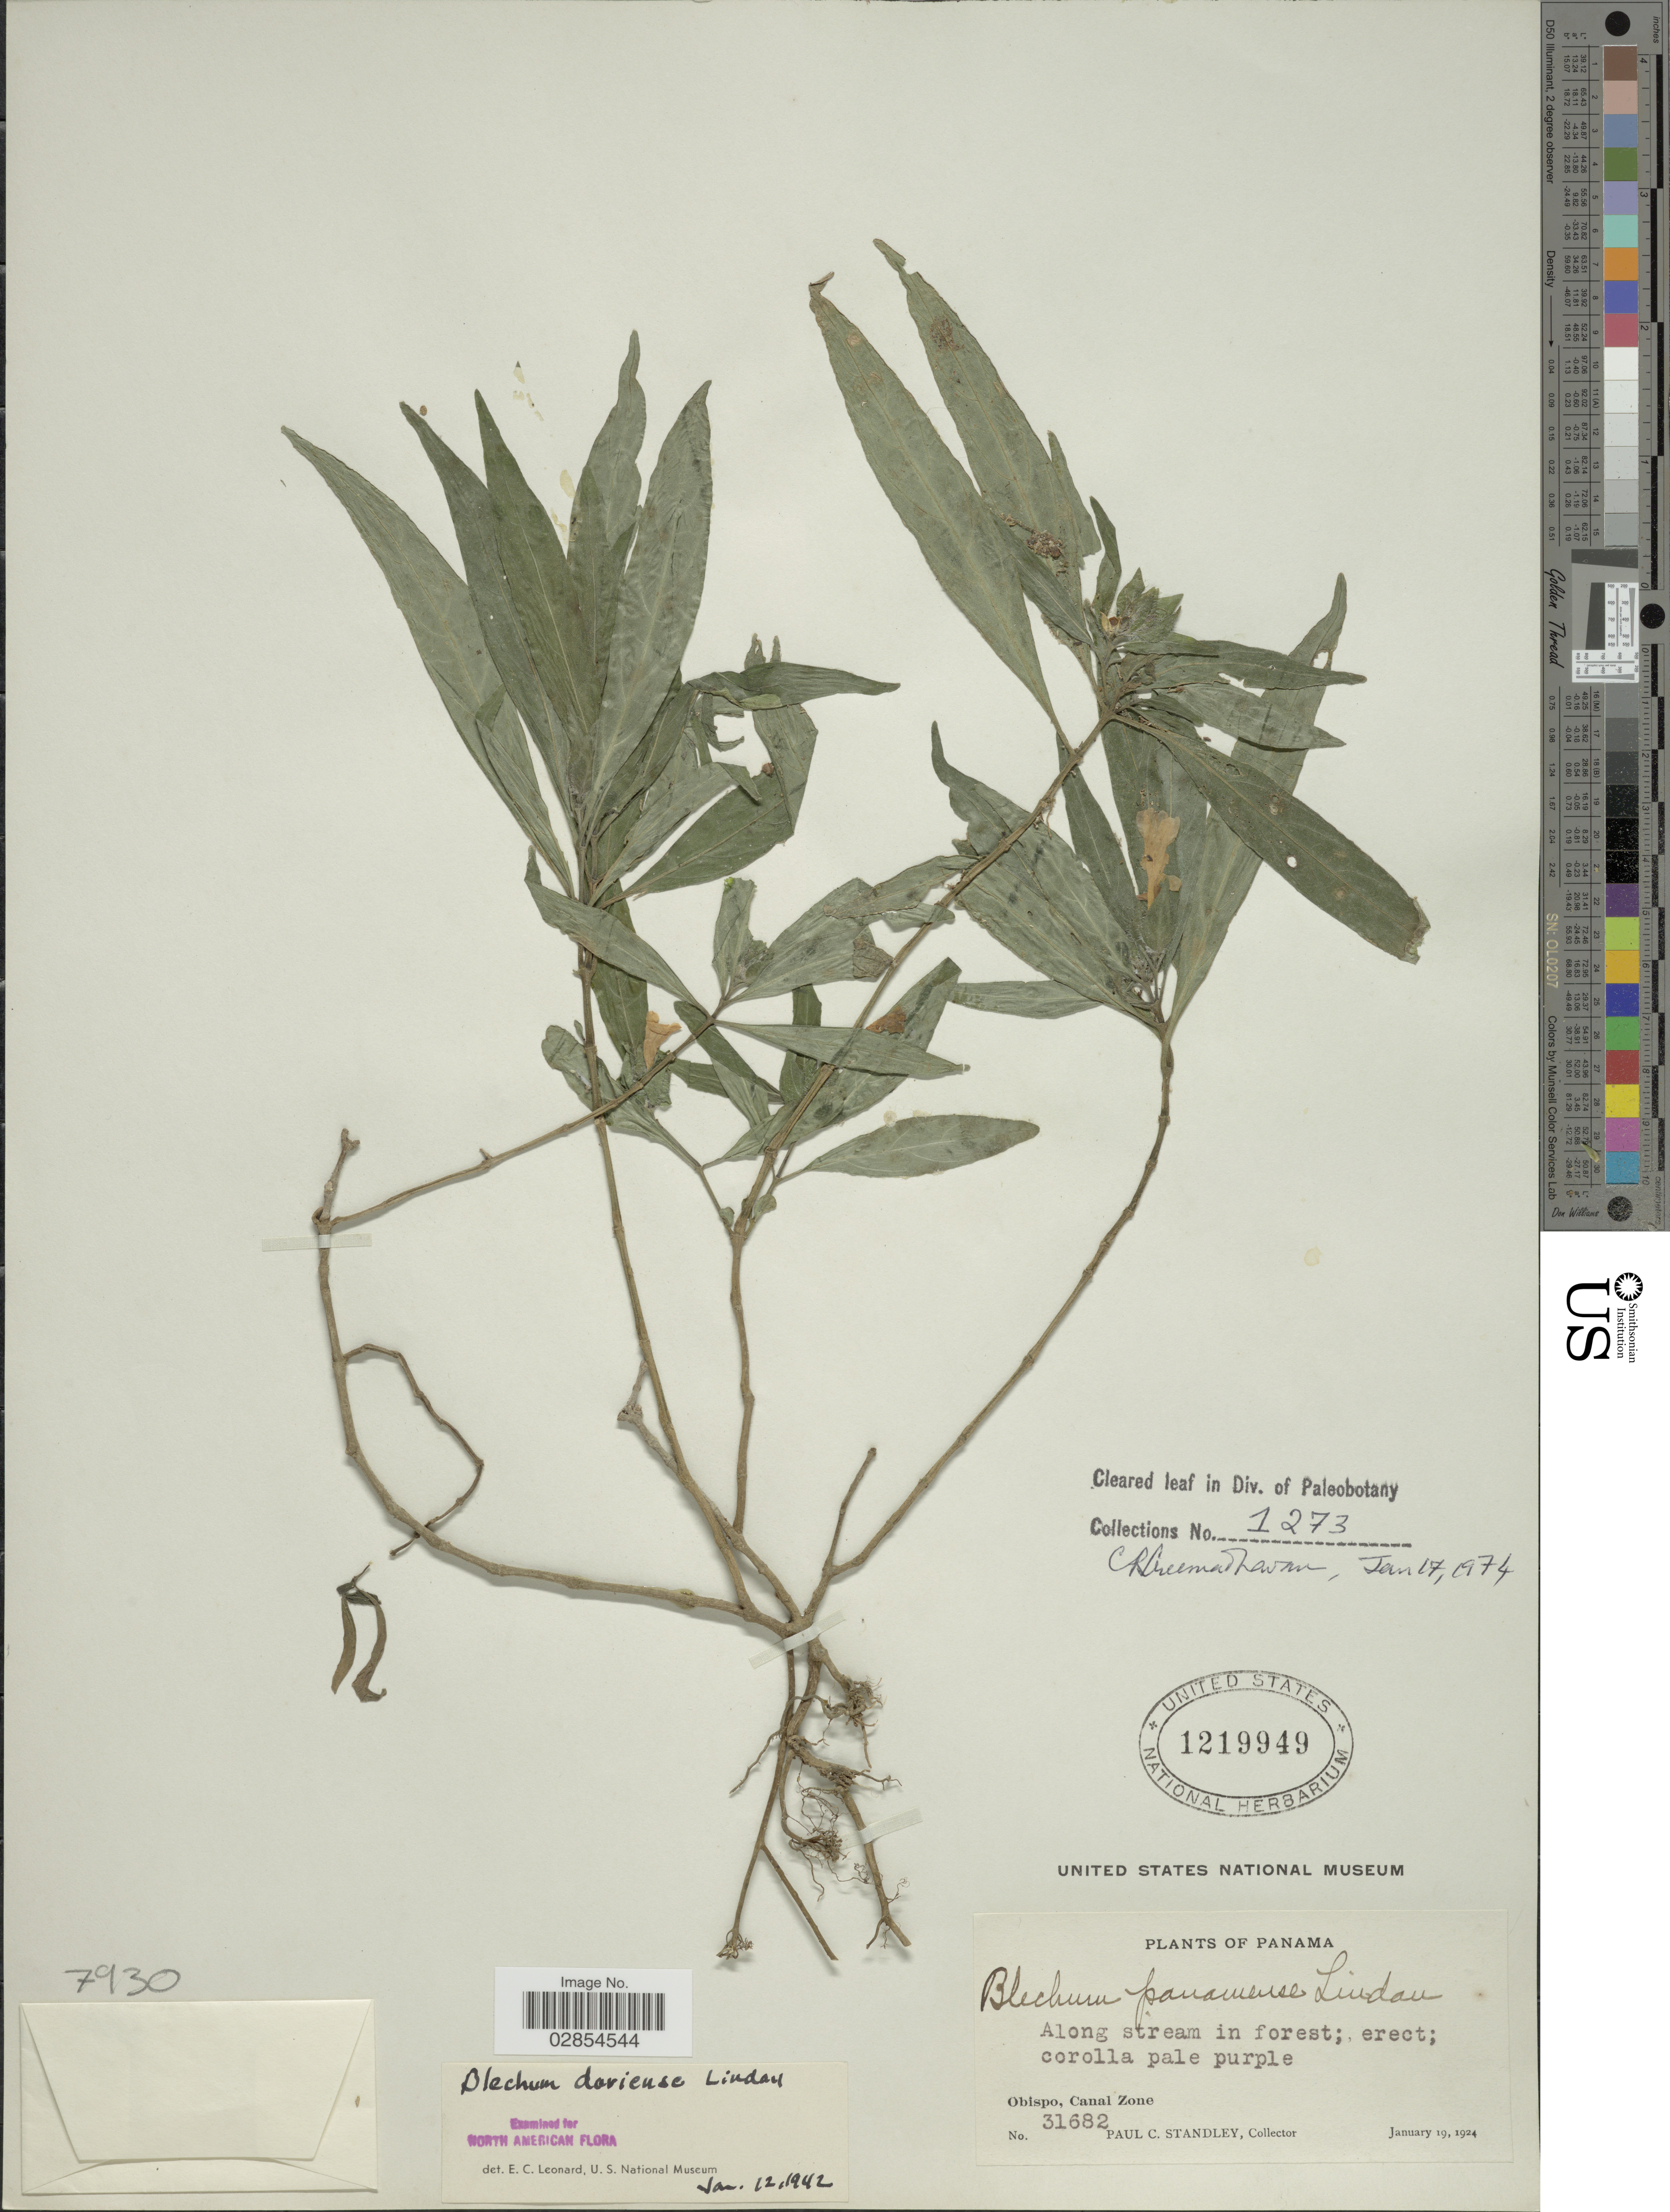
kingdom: Plantae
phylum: Tracheophyta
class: Magnoliopsida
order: Lamiales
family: Acanthaceae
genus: Blechum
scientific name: Blechum dariense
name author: Lindau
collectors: P. C. Standley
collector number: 31682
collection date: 1924-01-19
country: Panama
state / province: Colón / Panamá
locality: Obispo, Canal Zone.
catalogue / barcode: US 1219949